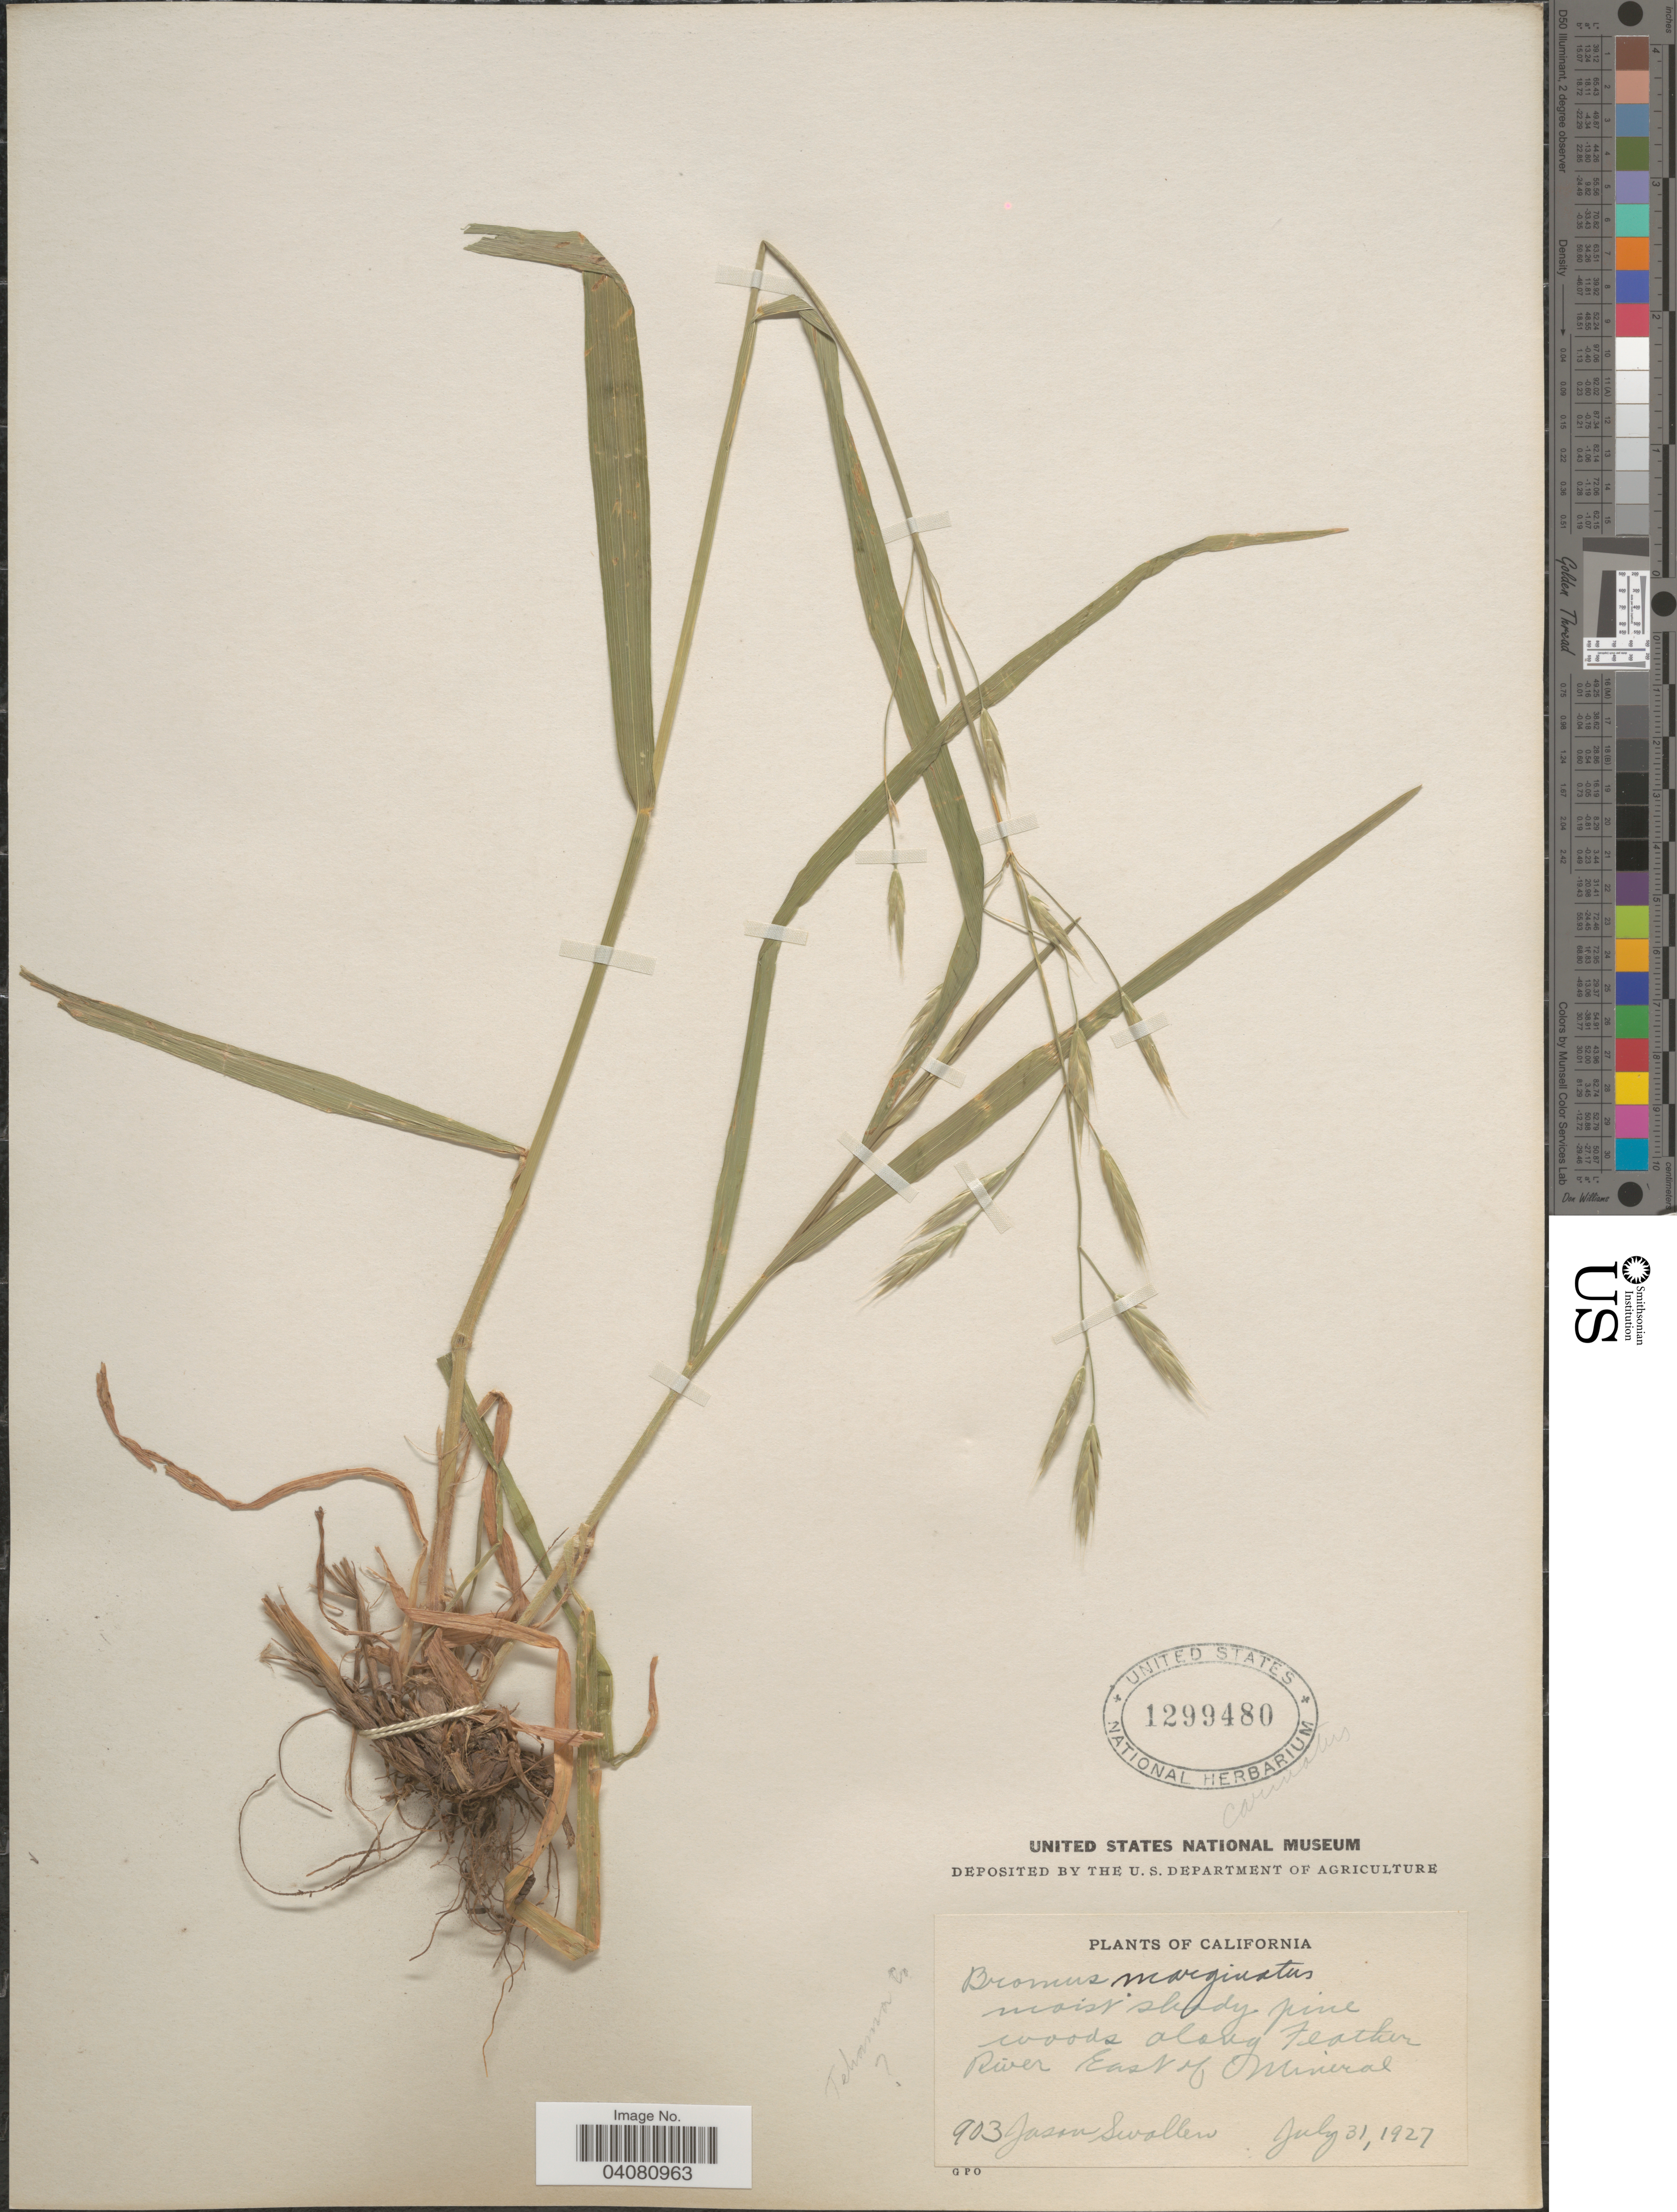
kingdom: Plantae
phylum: Tracheophyta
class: Liliopsida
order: Poales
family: Poaceae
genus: Bromus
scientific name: Bromus carinatus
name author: Hook. & Arn.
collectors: J. R. Swallen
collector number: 903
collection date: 1927-07-31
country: United States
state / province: California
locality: Along Feather River. East of Mineral. Teharsson Co.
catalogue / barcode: US 1299480